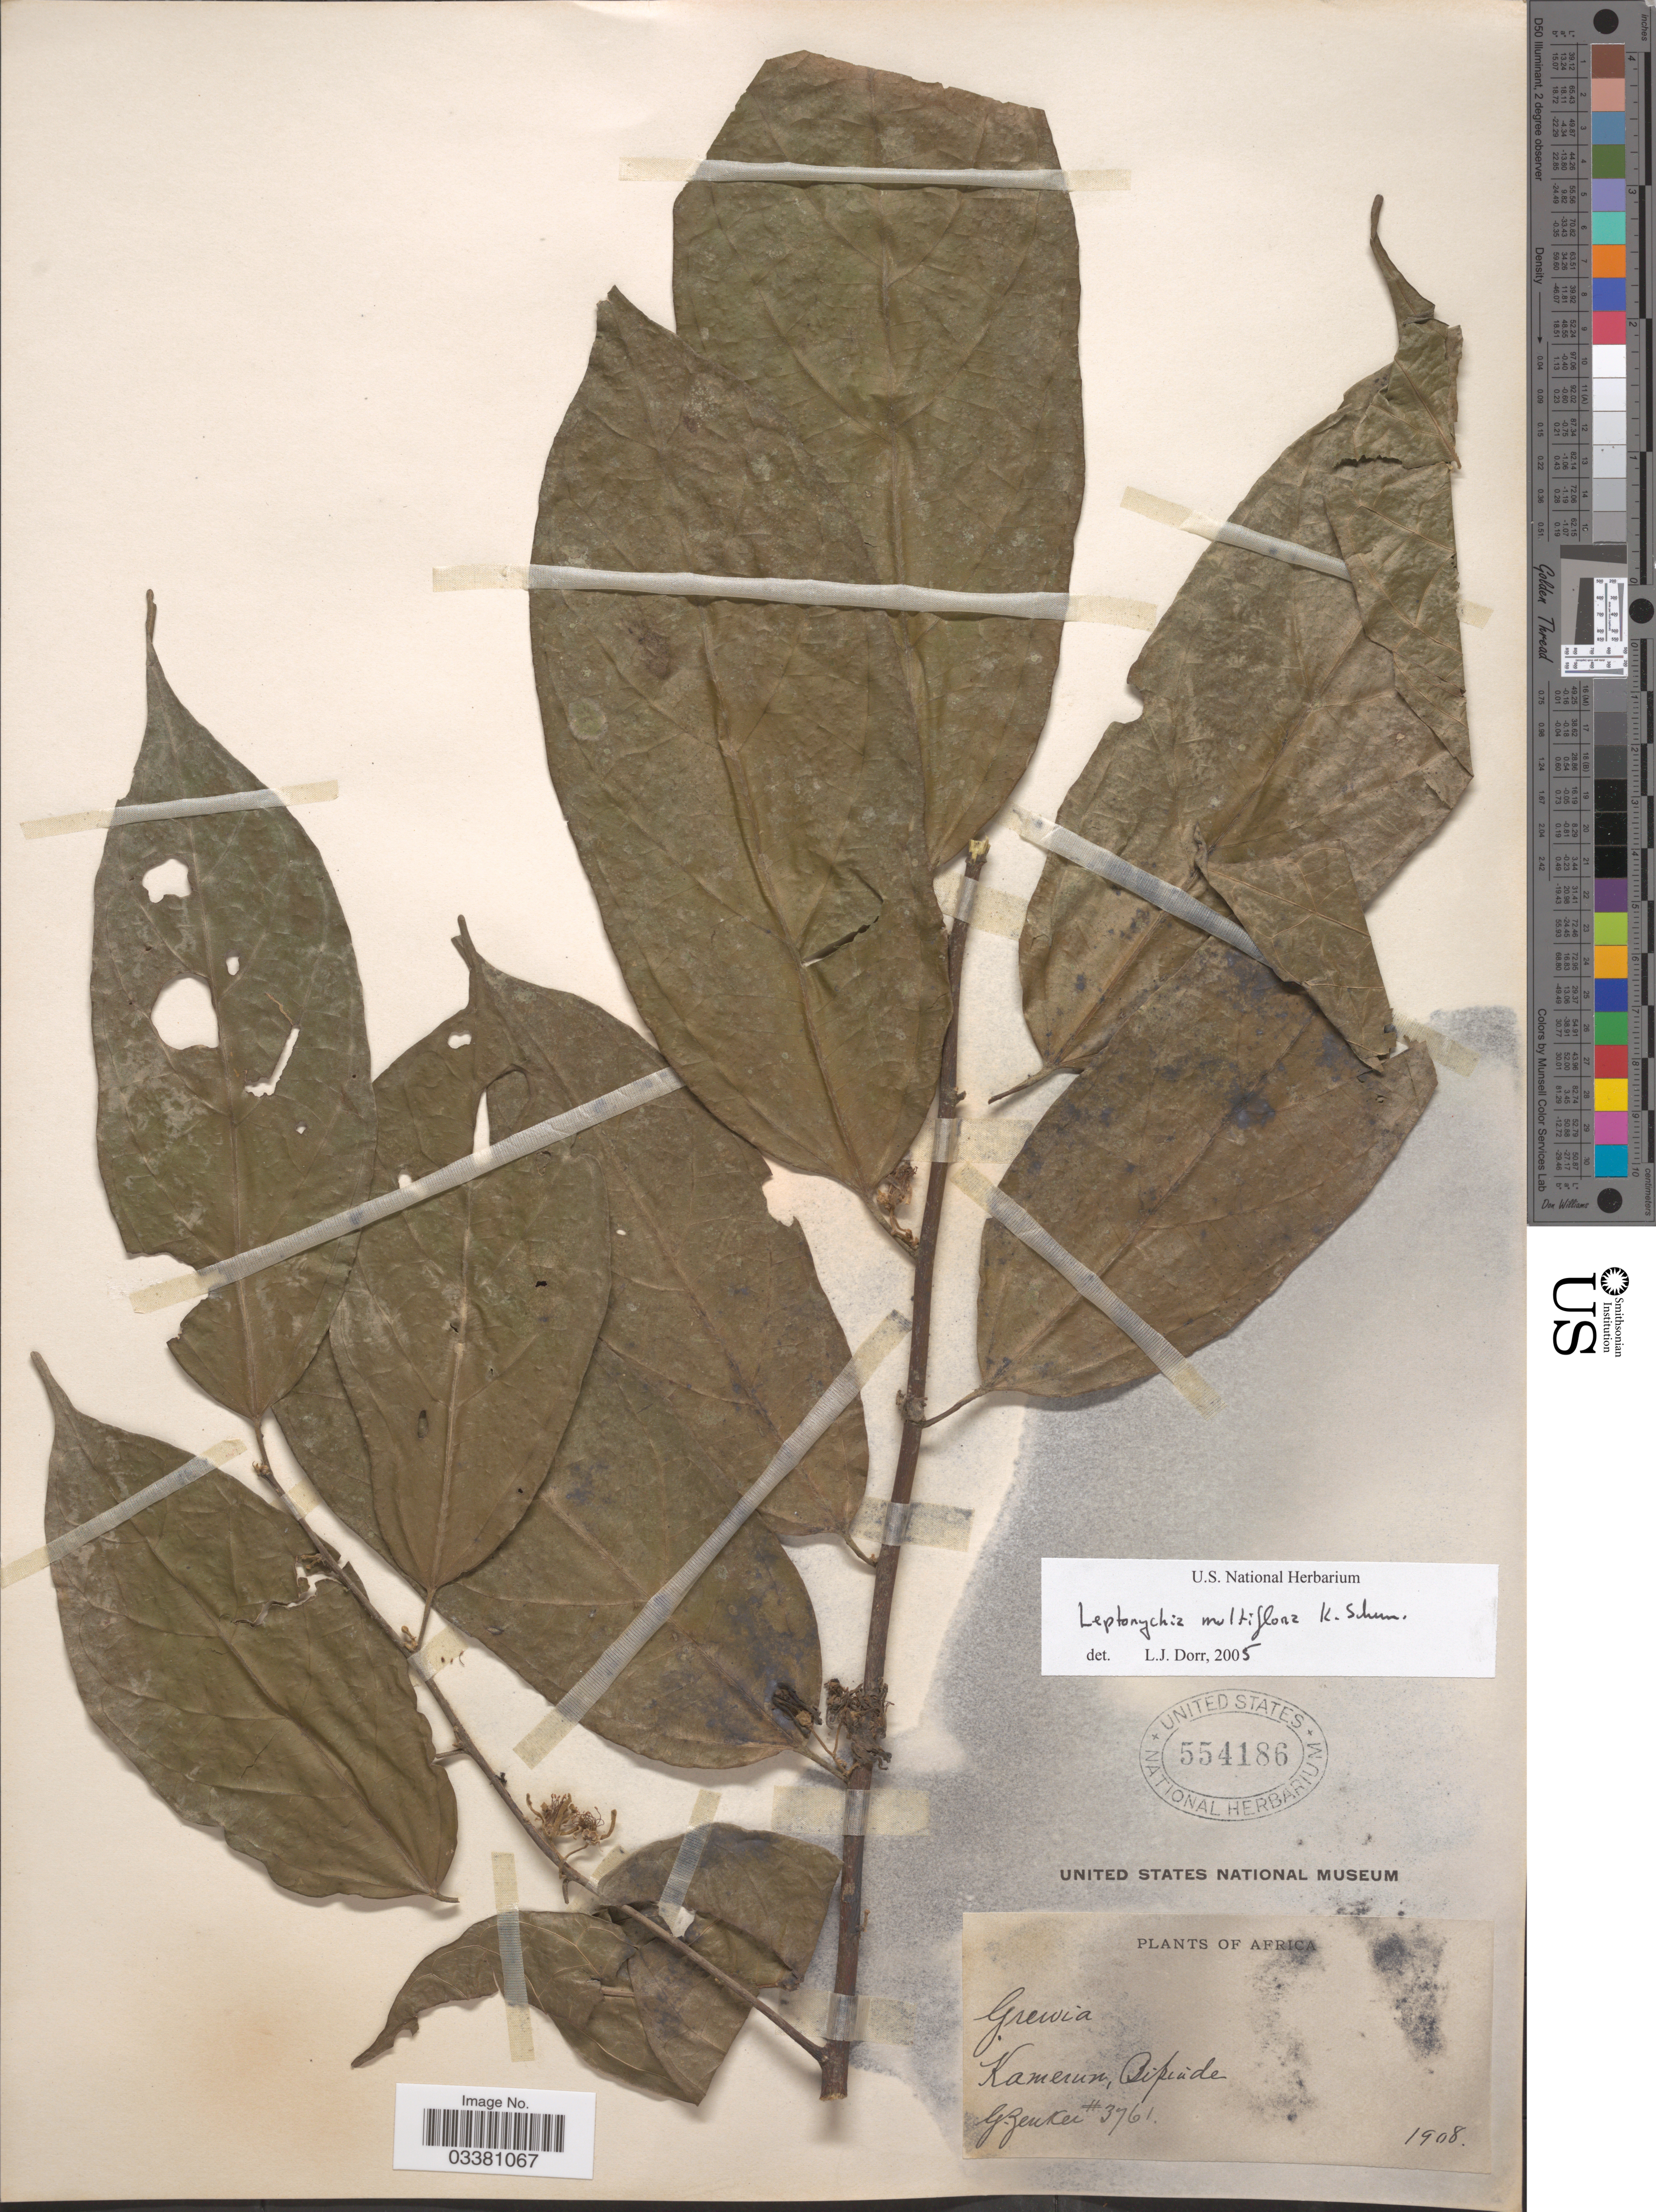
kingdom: Plantae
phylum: Tracheophyta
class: Magnoliopsida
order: Malvales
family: Malvaceae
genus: Leptonychia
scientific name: Leptonychia multiflora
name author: K. Schum.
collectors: G. A. Zenker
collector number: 3761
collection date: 1908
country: Cameroon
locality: Kamerun, Bipinde.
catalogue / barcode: US 554186